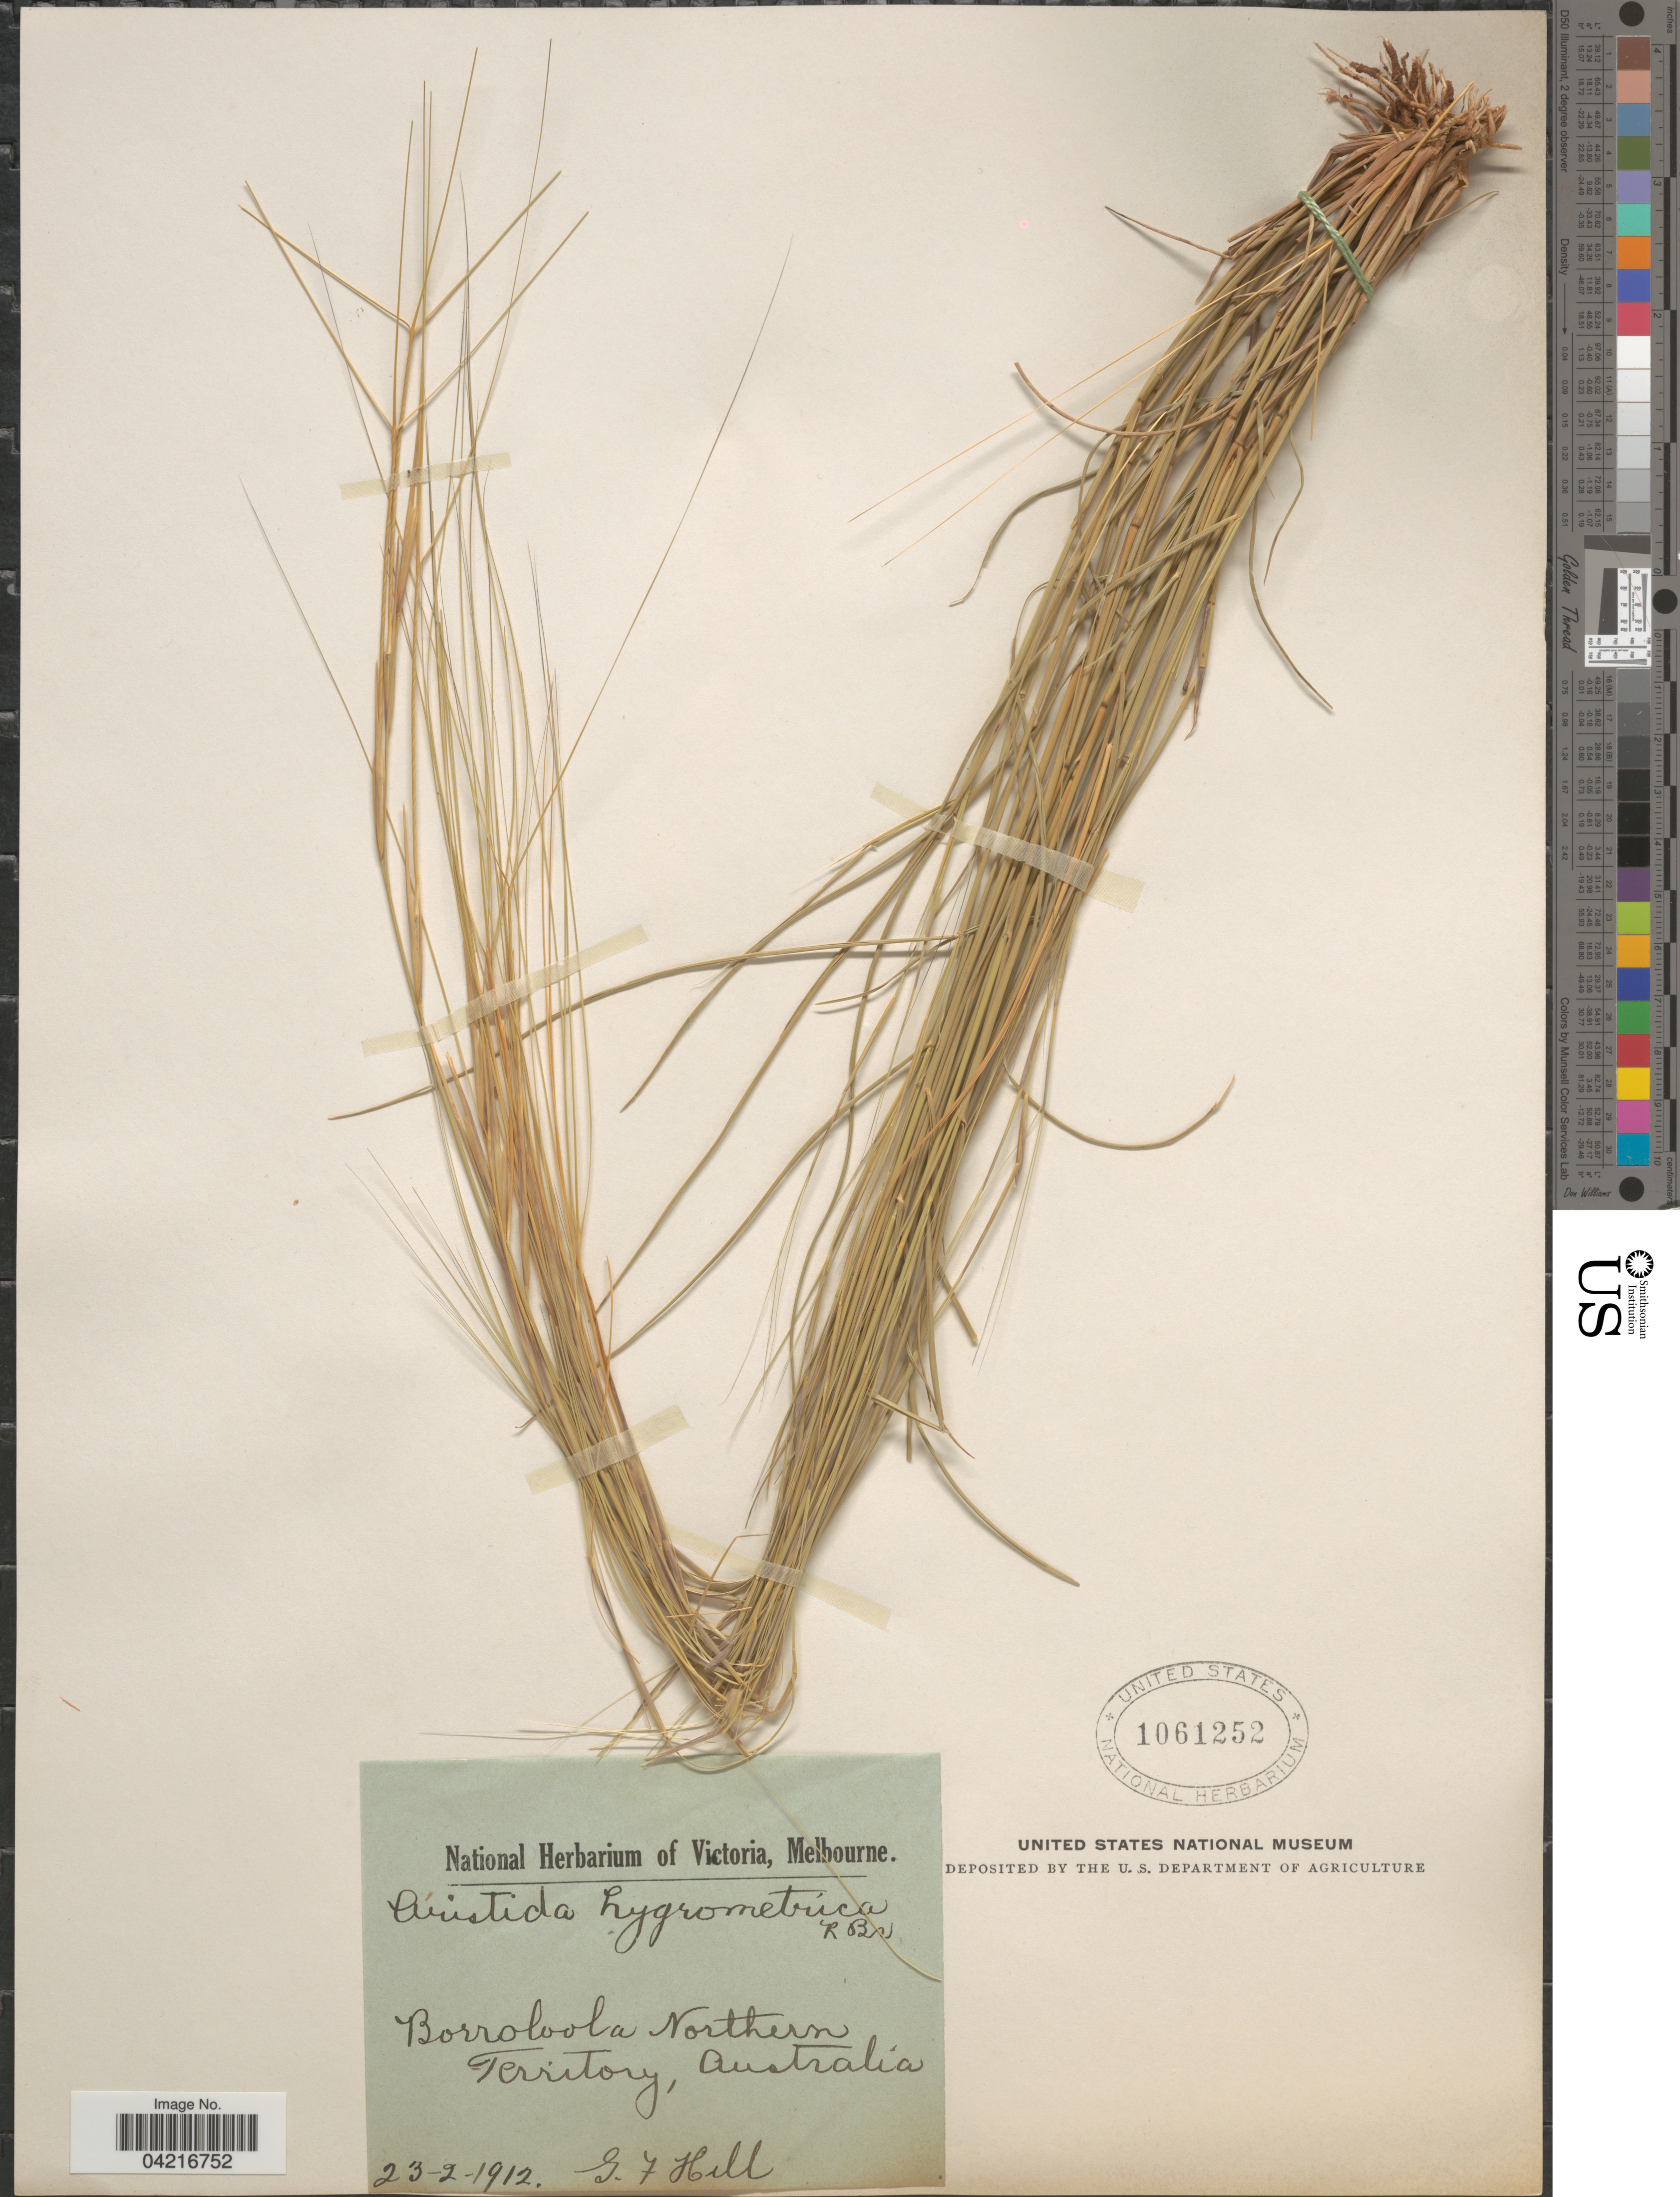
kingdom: Plantae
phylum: Tracheophyta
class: Liliopsida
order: Poales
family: Poaceae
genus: Aristida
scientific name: Aristida hygrometrica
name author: R. Br.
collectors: G. Hill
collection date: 1912-02-23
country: Australia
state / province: Northern Territory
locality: Borroloola.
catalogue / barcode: US 1061252